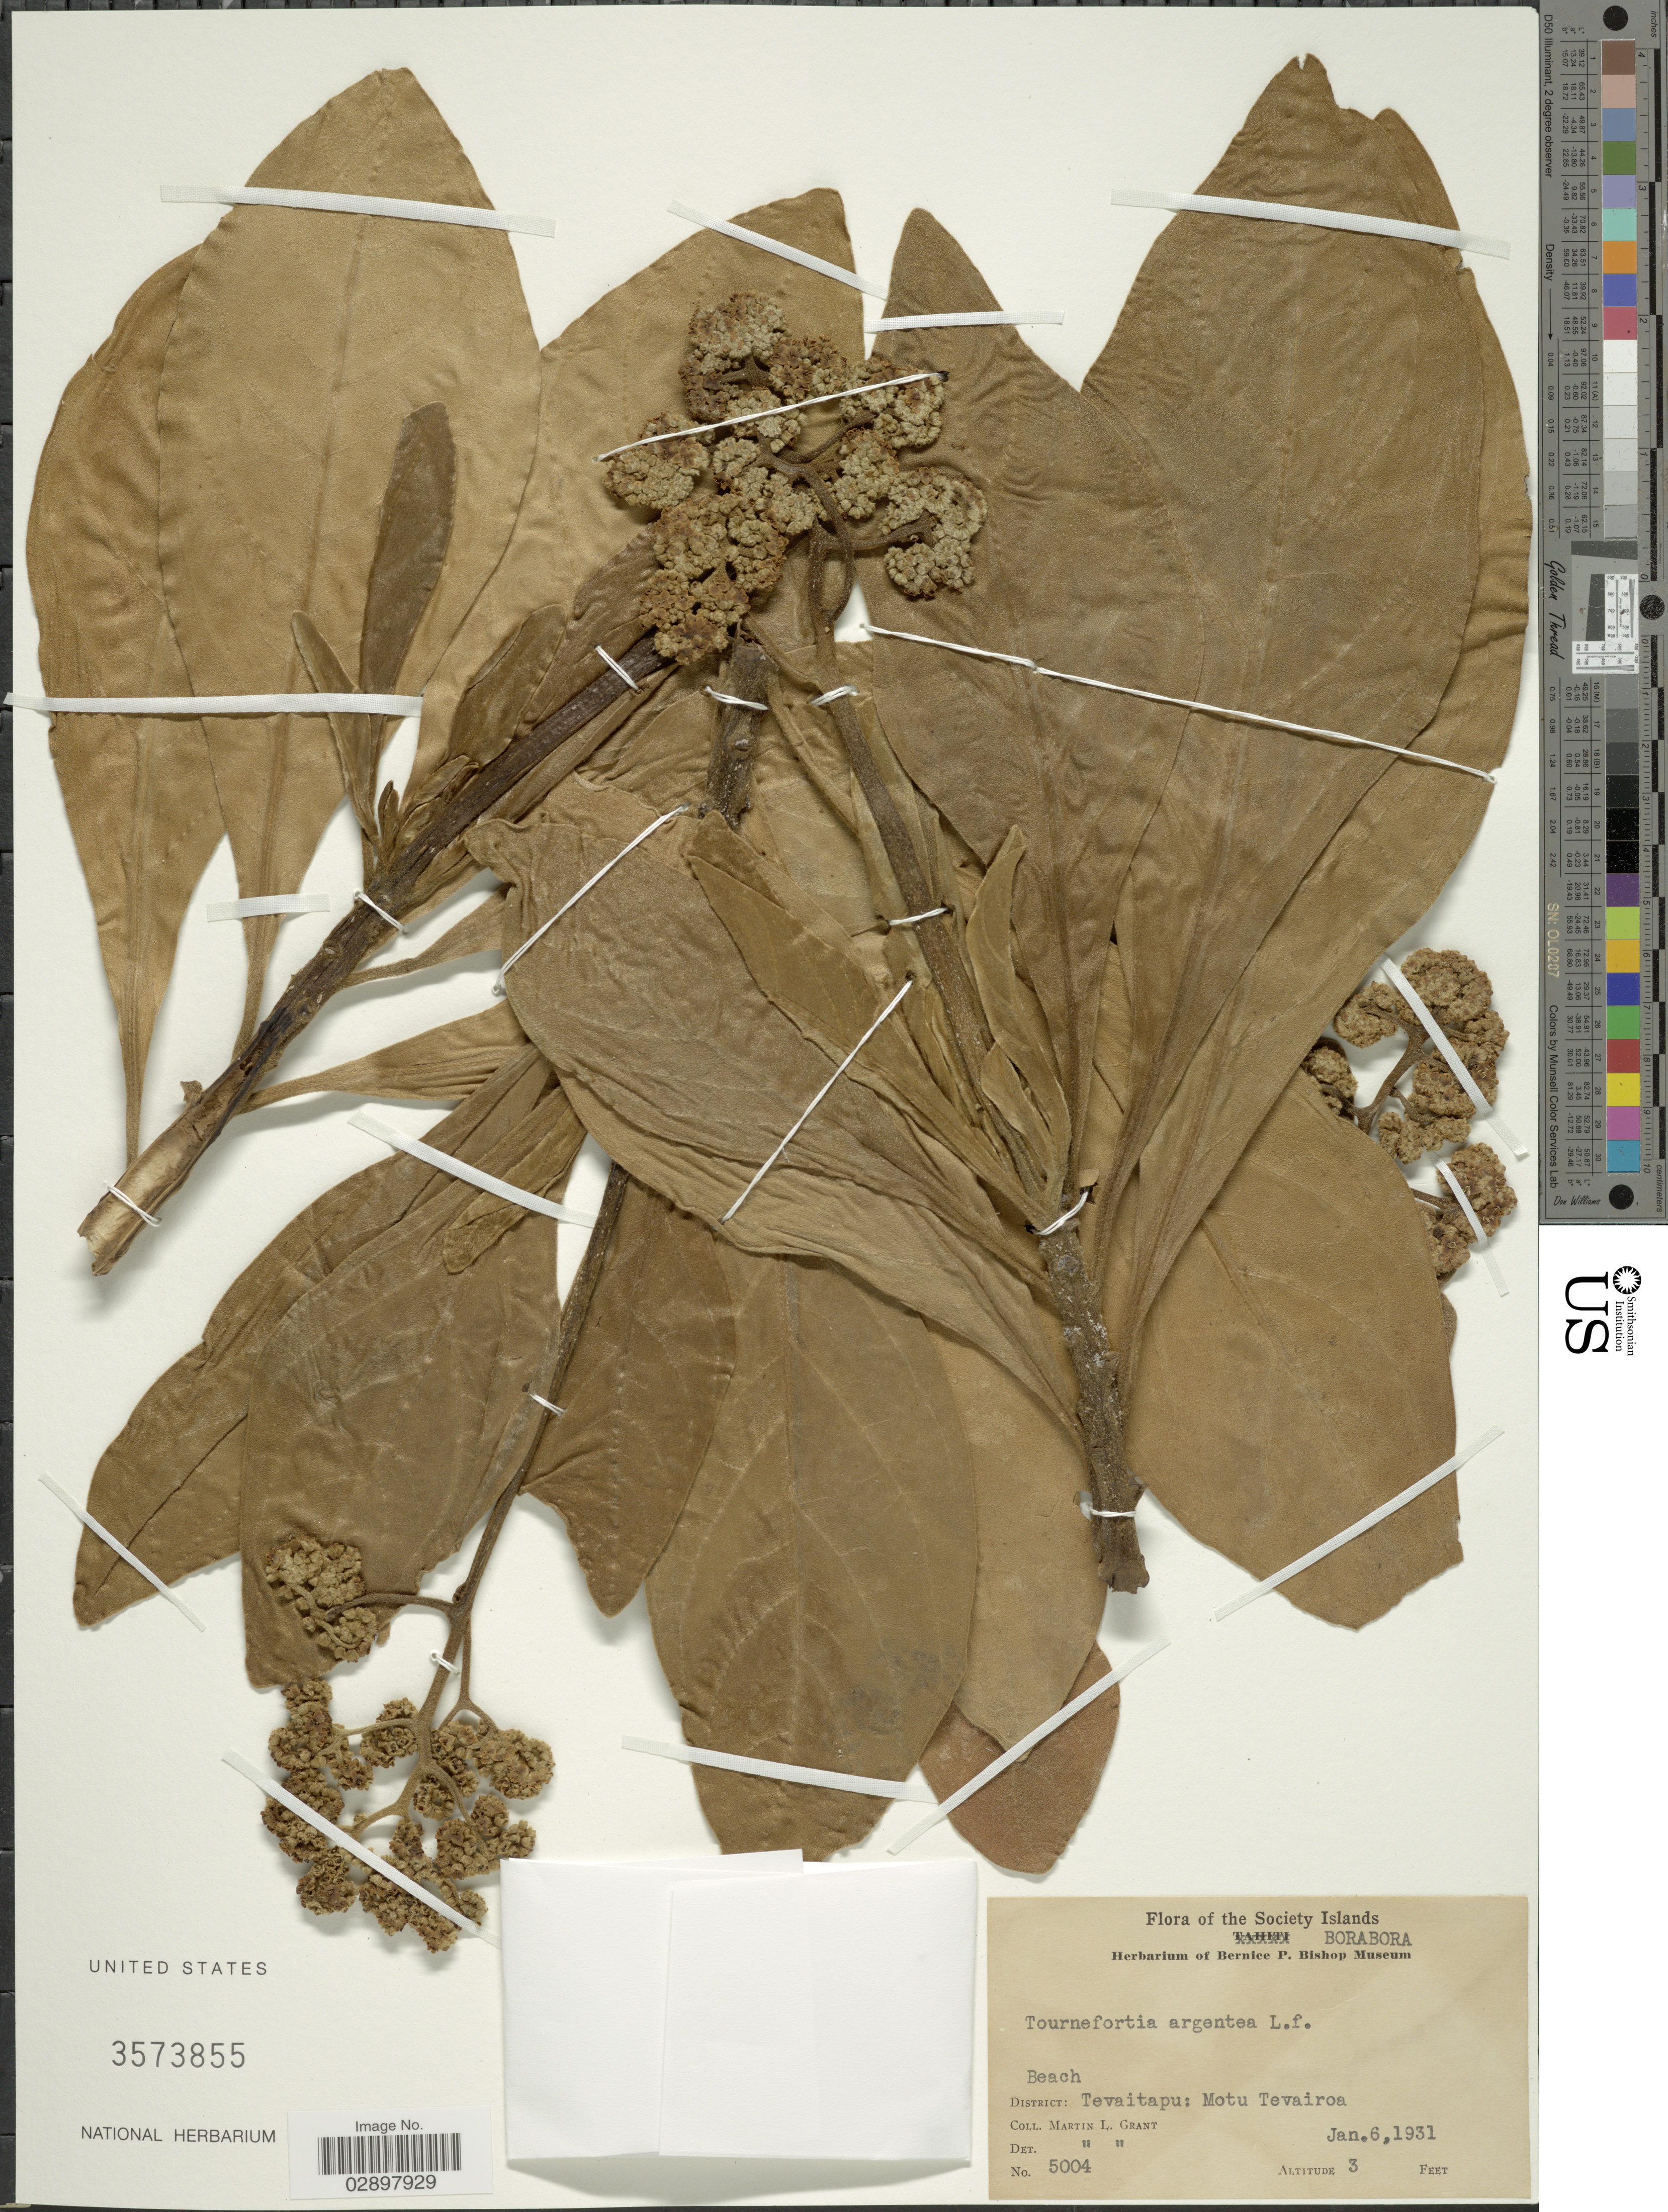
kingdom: Plantae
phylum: Tracheophyta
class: Magnoliopsida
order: Boraginales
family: Heliotropiaceae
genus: Heliotropium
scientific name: Heliotropium arboreum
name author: (Blanco) Mabberley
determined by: Wagner, W. L., (BOT), Smithsonian Institution - National Museum of Natural History (UNITED STATES)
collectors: M. L. Grant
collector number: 5004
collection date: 1931-01-06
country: French Polynesia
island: Bora Bora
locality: Society Islands. Bora Bora. District: Tevaitapu: Motu Tevairoa.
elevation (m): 1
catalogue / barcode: US 3573855